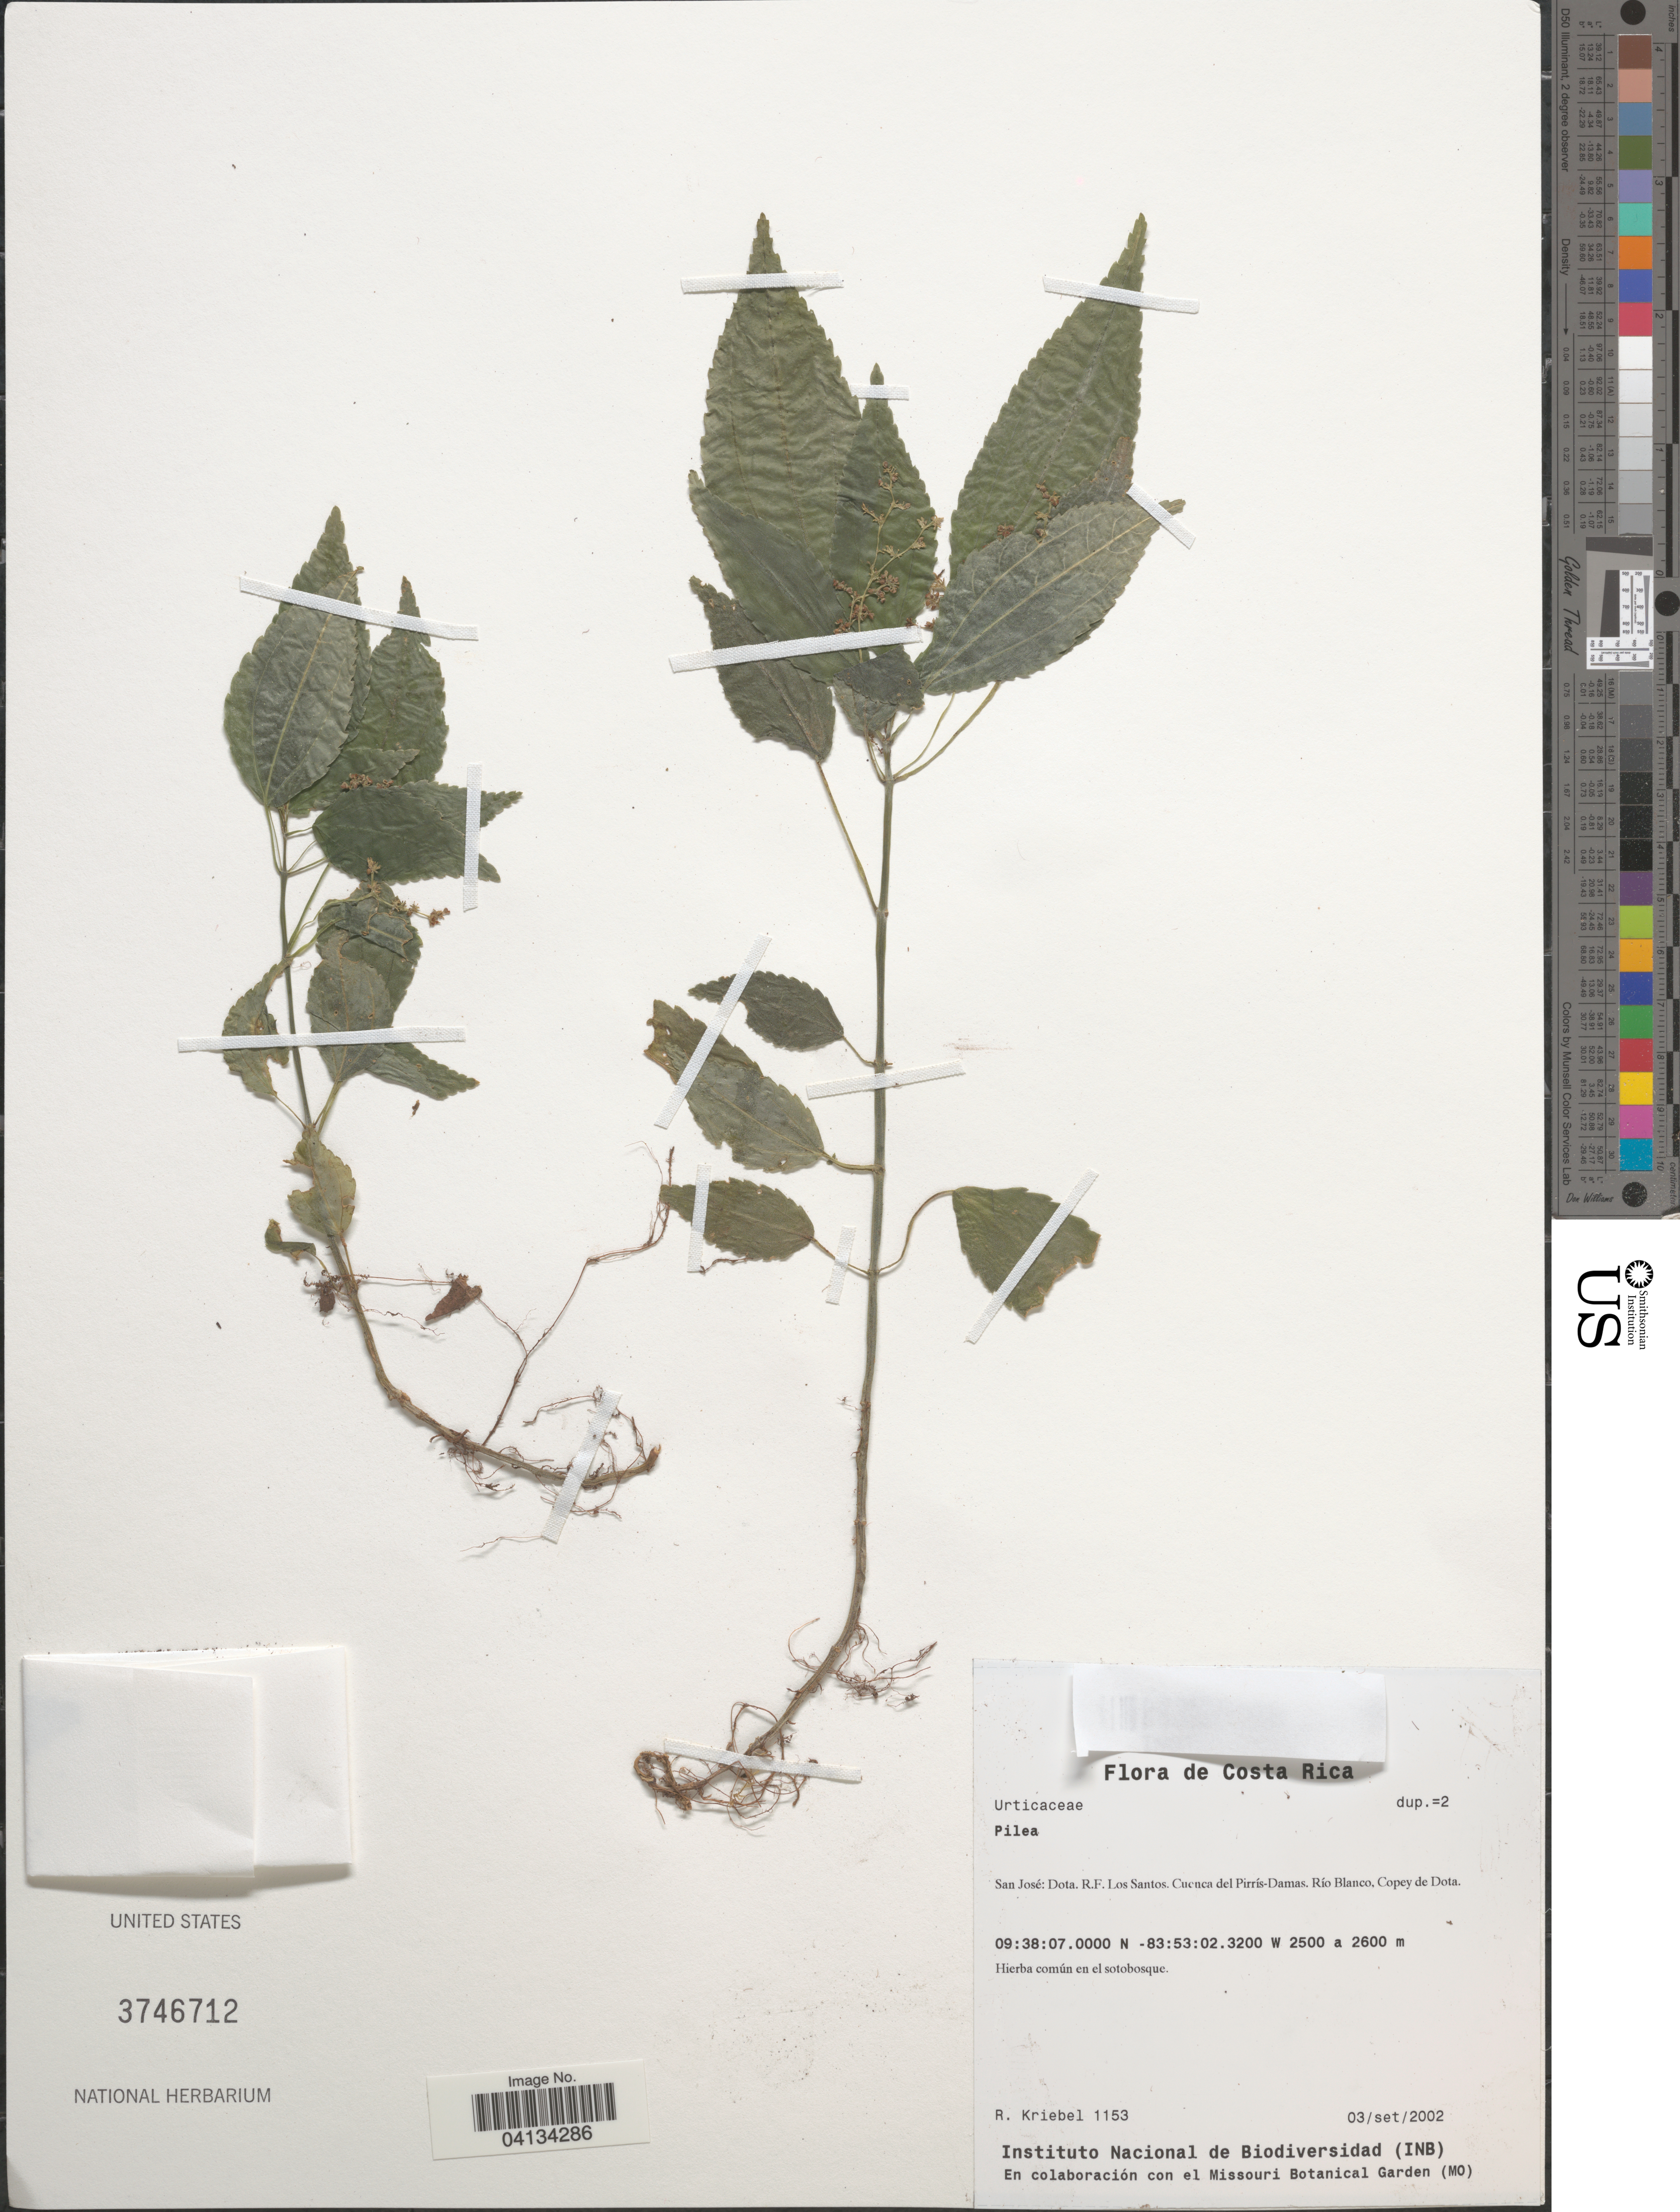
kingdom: Plantae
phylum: Tracheophyta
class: Magnoliopsida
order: Rosales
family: Urticaceae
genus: Pilea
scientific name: Pilea sp.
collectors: R. Kriebel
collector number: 1153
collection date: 2002-09-03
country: Costa Rica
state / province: San José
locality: Dota. R.F. Los Santos. Cuenca del Pirrís-Damas. Río Blanco, Copey de Dota.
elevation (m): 2500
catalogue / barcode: US 3746712